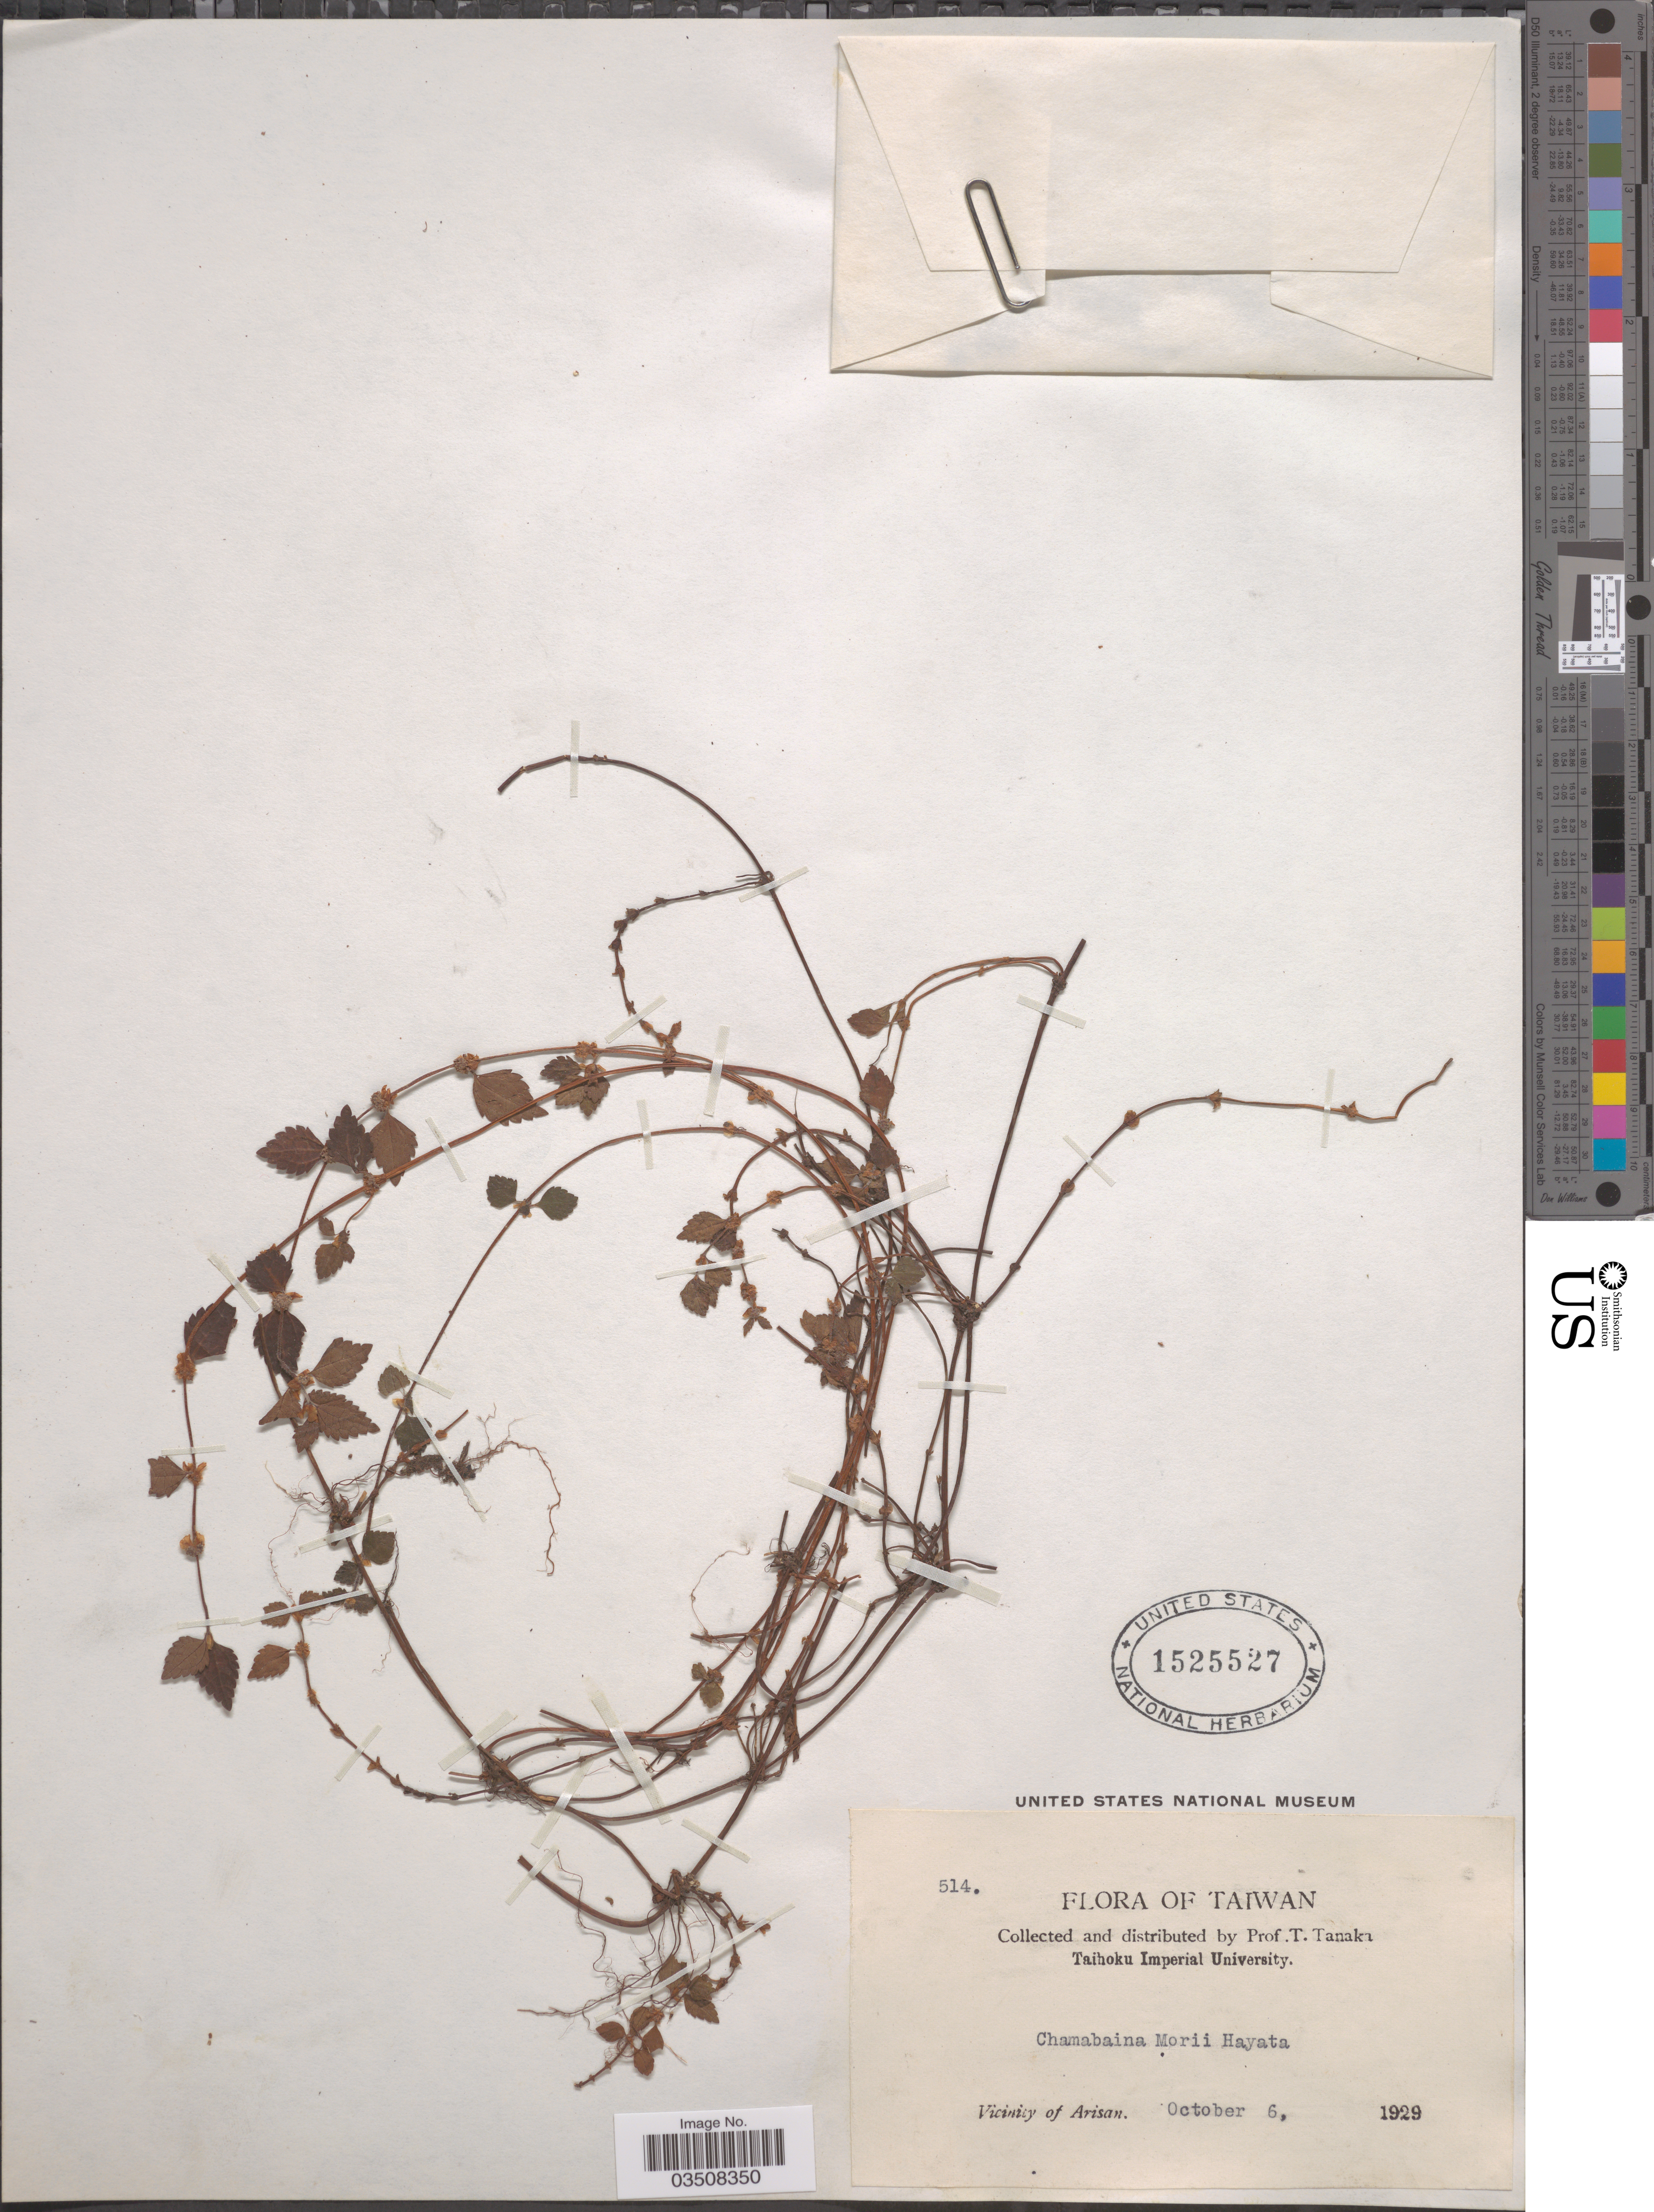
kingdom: Plantae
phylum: Tracheophyta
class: Magnoliopsida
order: Rosales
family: Urticaceae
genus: Chamabainia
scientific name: Chamabainia morii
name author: Hayata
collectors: T. Tanaka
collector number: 514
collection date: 1929-10-06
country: Taiwan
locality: Vicinity of Arisan.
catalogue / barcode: US 1525527